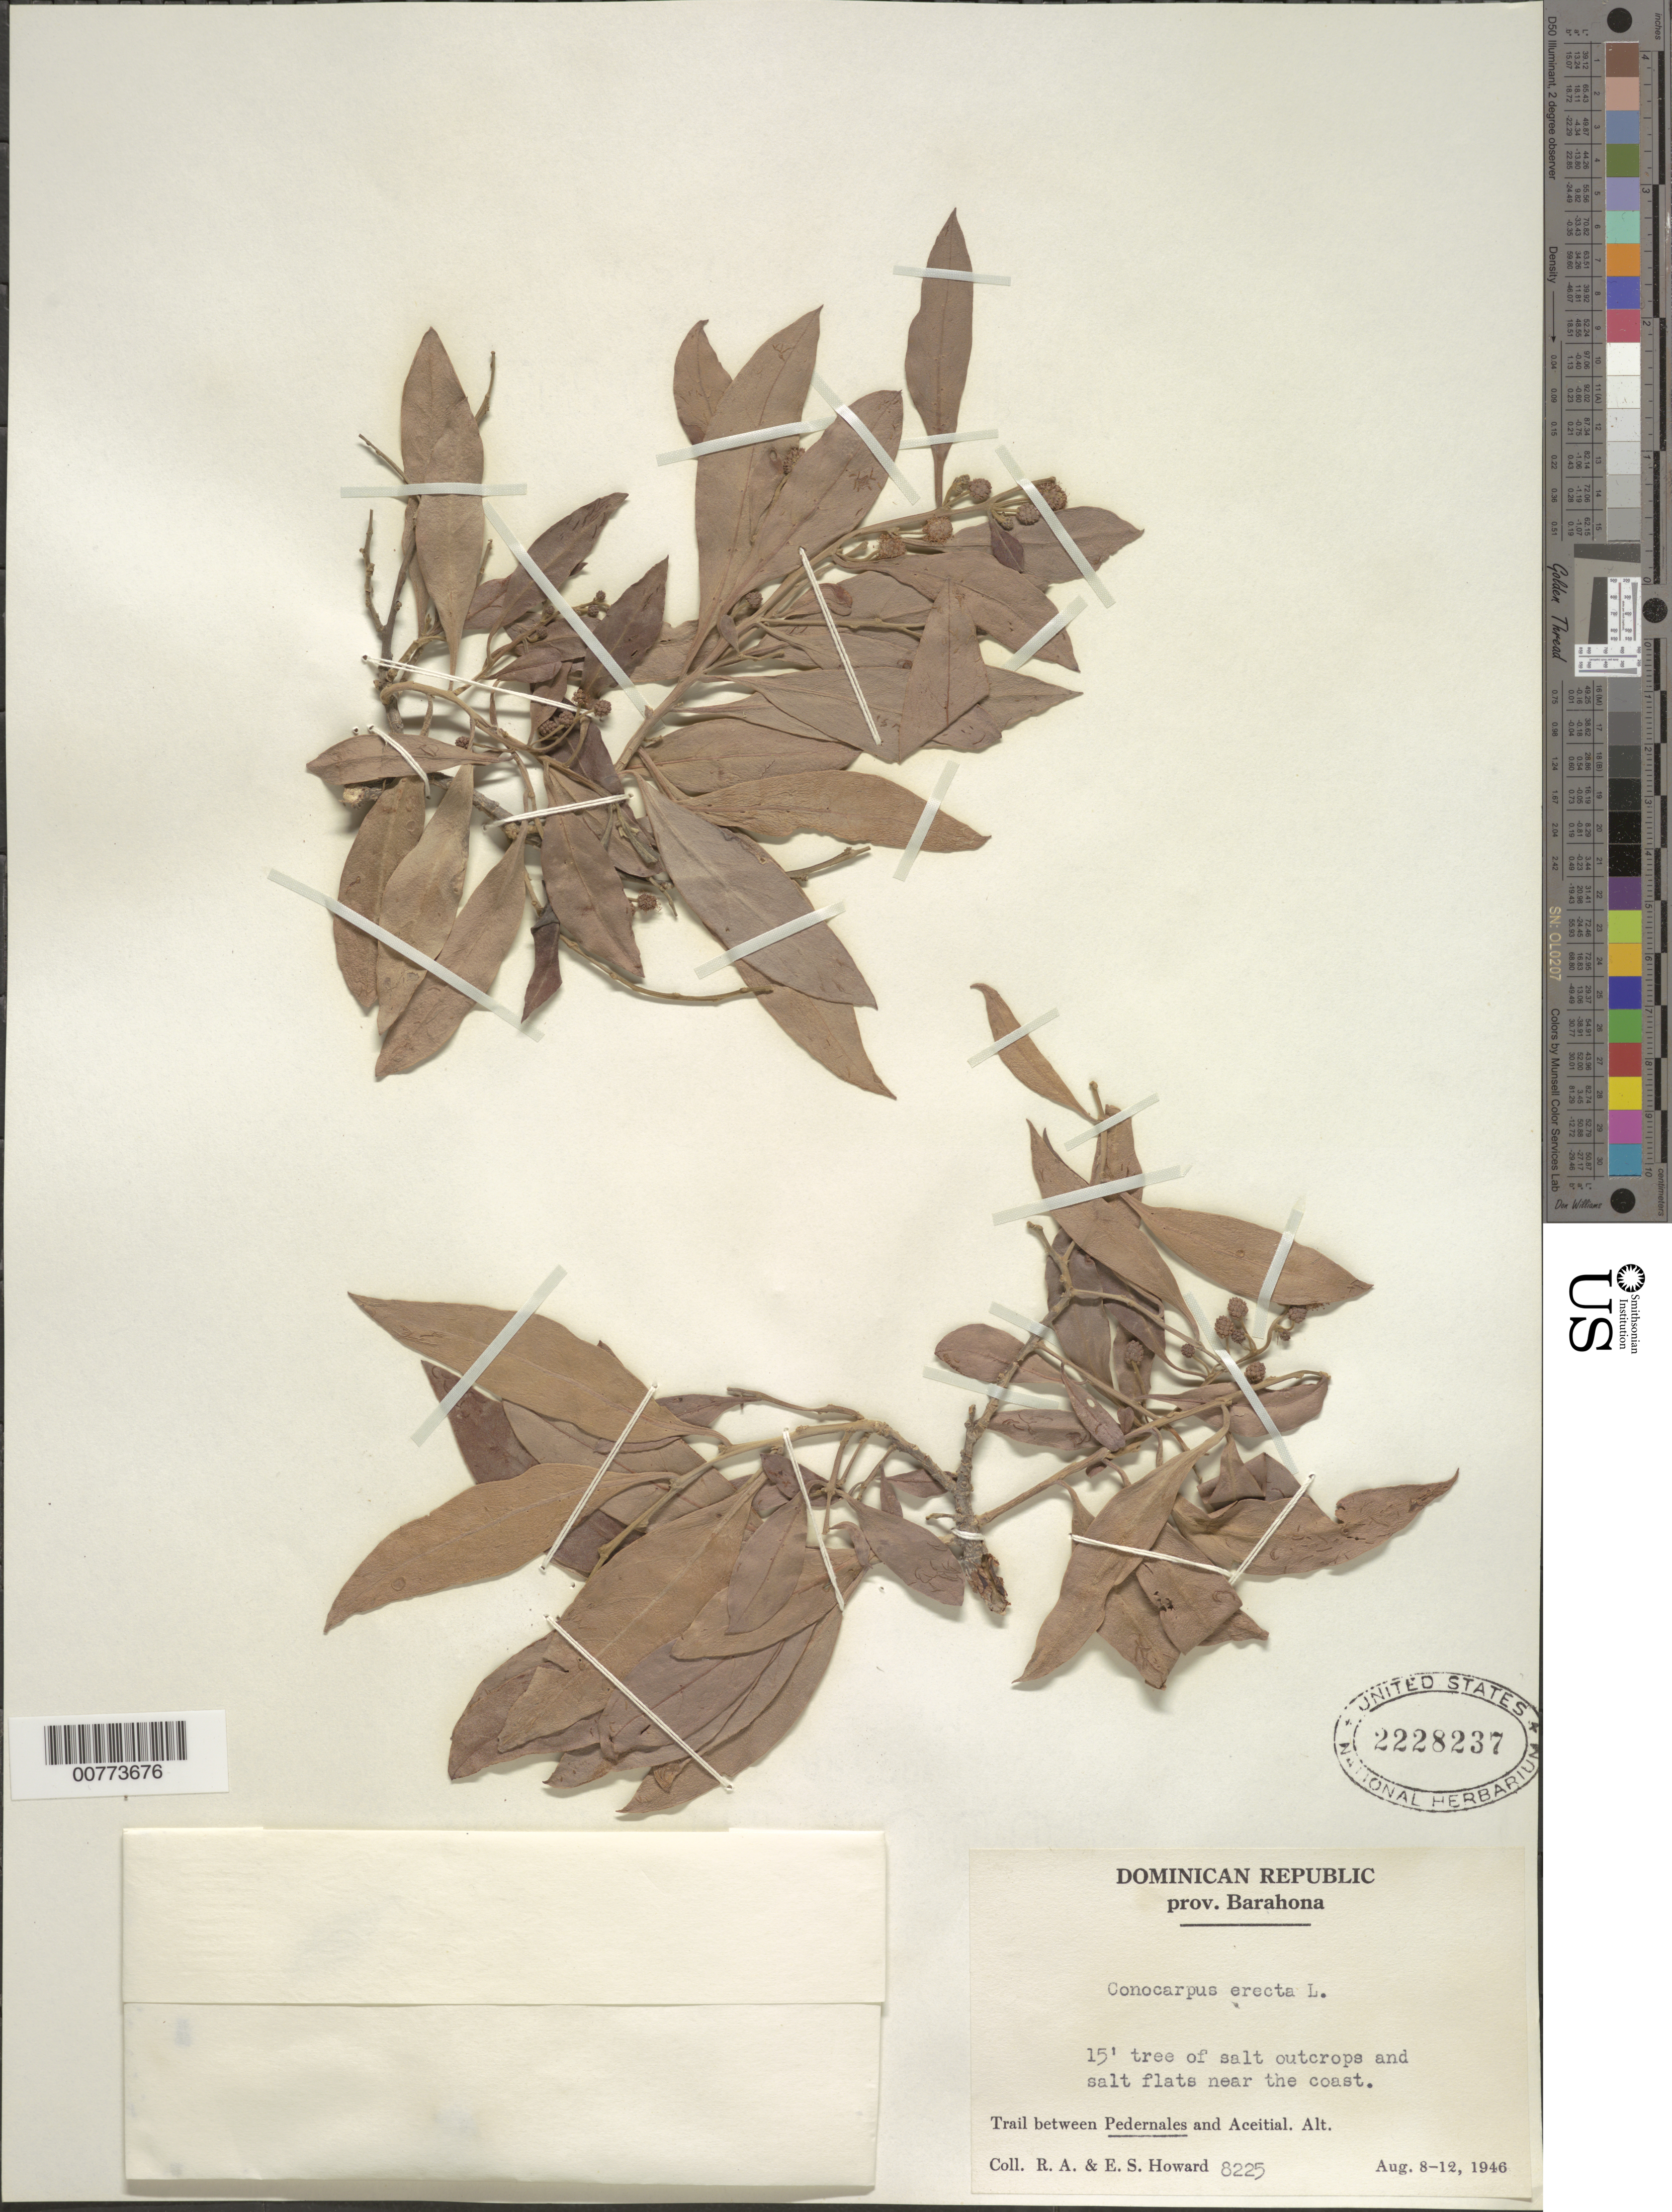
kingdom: Plantae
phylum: Tracheophyta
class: Magnoliopsida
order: Myrtales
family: Combretaceae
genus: Conocarpus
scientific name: Conocarpus erectus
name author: L.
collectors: R. A. Howard & E. S. Howard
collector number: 8225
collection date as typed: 08 Aug 1946 to 12 Aug 1946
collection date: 1946-08-08/1946-08-12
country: Dominican Republic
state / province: Barahona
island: Hispaniola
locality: Trail between Pedernales and Aceital.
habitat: Salt outcrops and salt flats near the coast.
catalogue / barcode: US 2228237